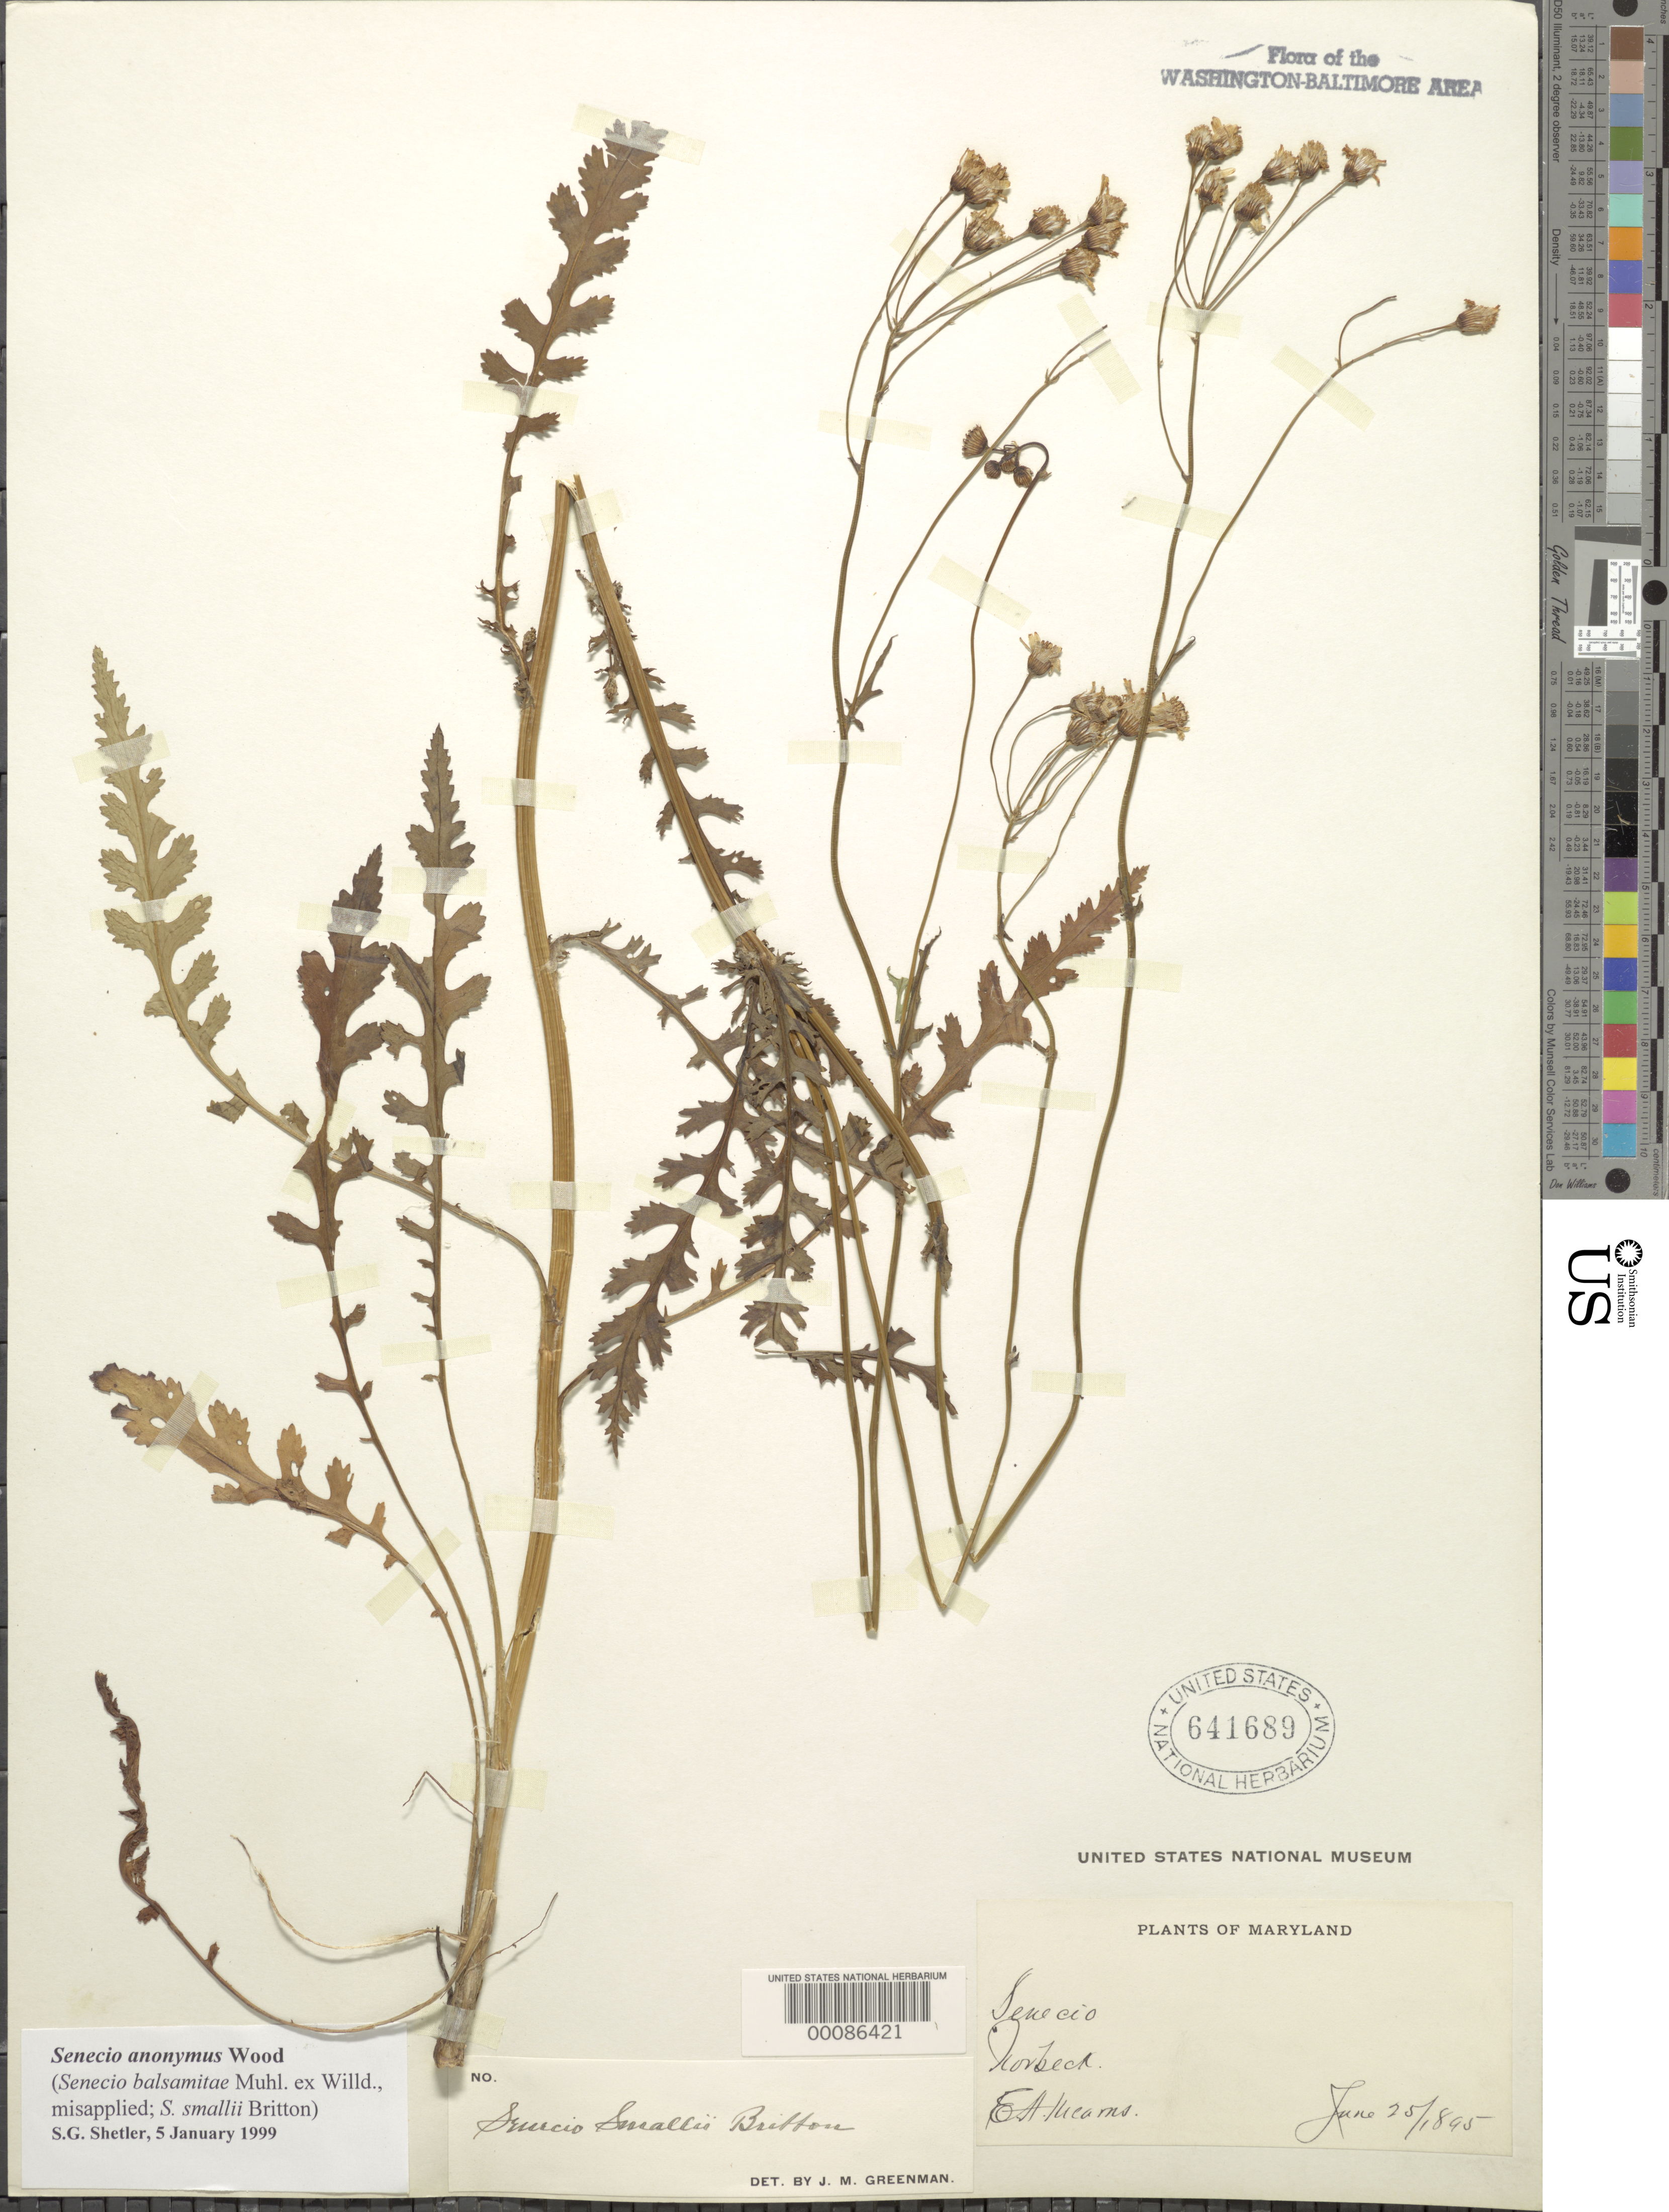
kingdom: Plantae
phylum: Tracheophyta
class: Magnoliopsida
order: Asterales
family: Asteraceae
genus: Packera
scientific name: Packera anonyma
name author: (Alph. Wood) W.A. Weber & Á. Löve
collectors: E. A. Mearns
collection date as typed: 25 Jun 1895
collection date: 1895-06-25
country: United States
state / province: Maryland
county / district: Montgomery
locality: Norbeck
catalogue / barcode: US 641689